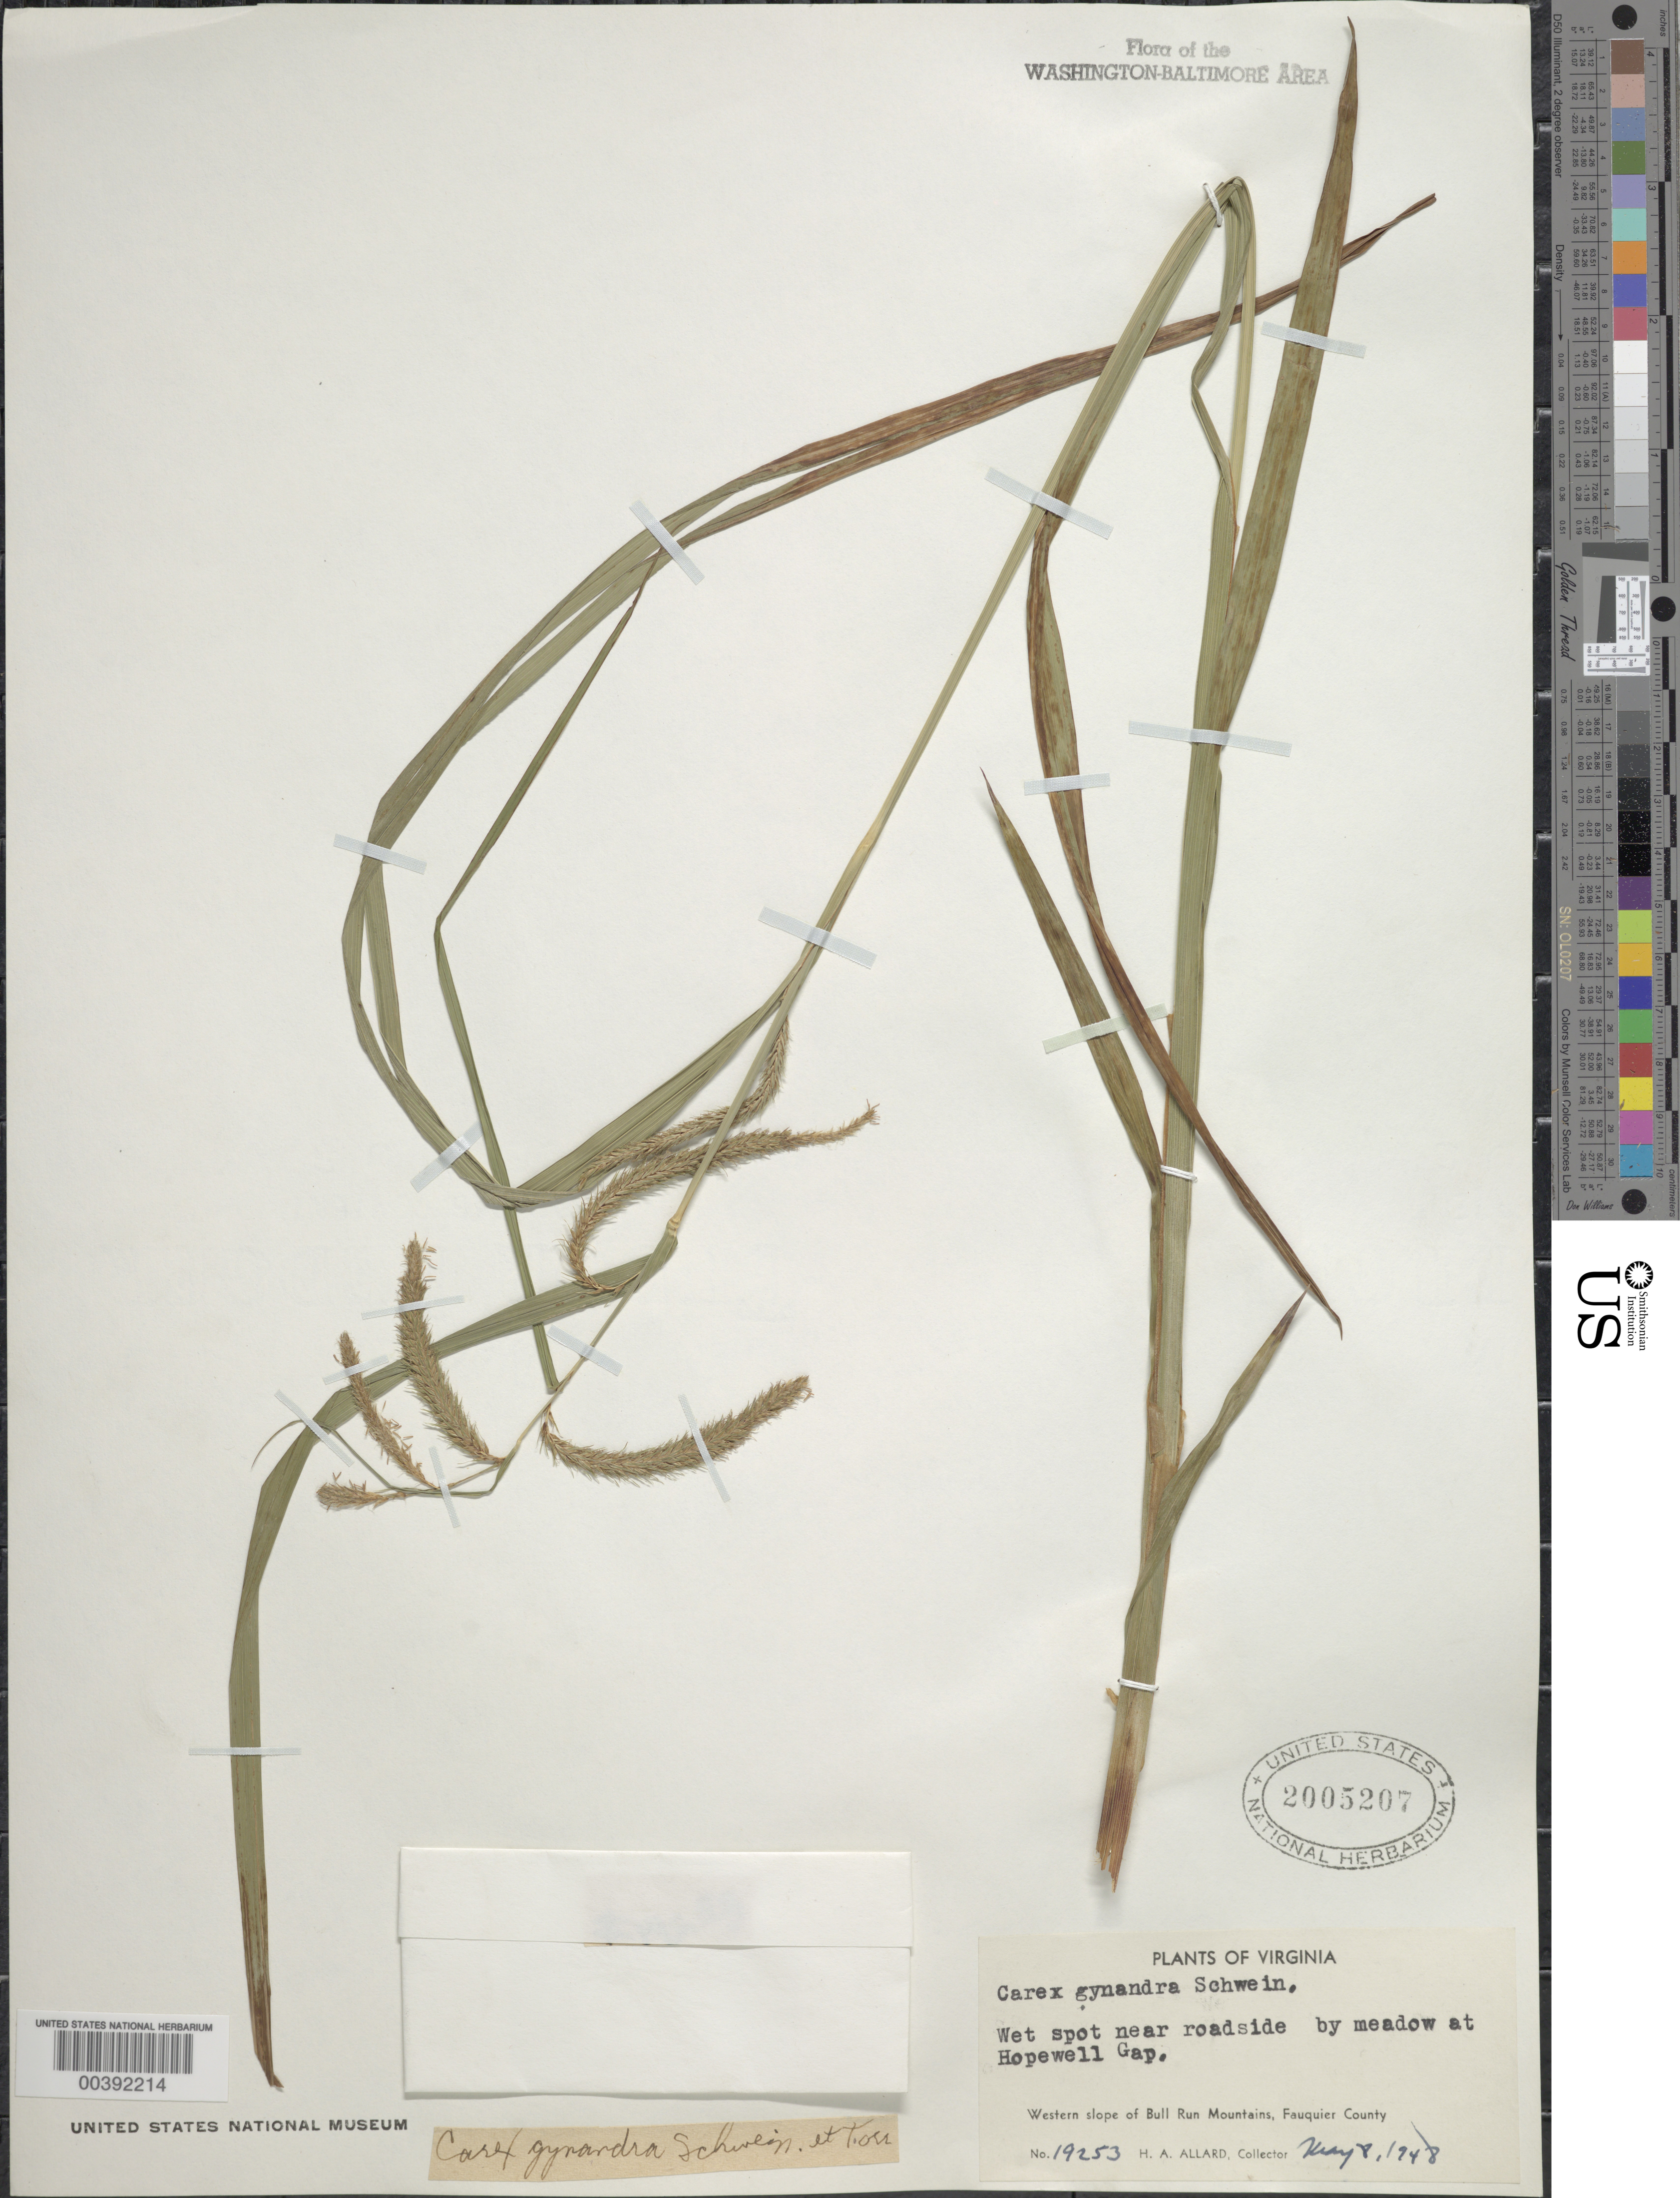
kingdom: Plantae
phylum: Tracheophyta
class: Liliopsida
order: Poales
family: Cyperaceae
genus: Carex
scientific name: Carex gynandra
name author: Schwein.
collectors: H. A. Allard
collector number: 19253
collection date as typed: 08 May 1948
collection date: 1948-05-08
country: United States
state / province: Virginia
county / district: Fauquier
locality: Hopewell Gap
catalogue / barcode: US 2005207